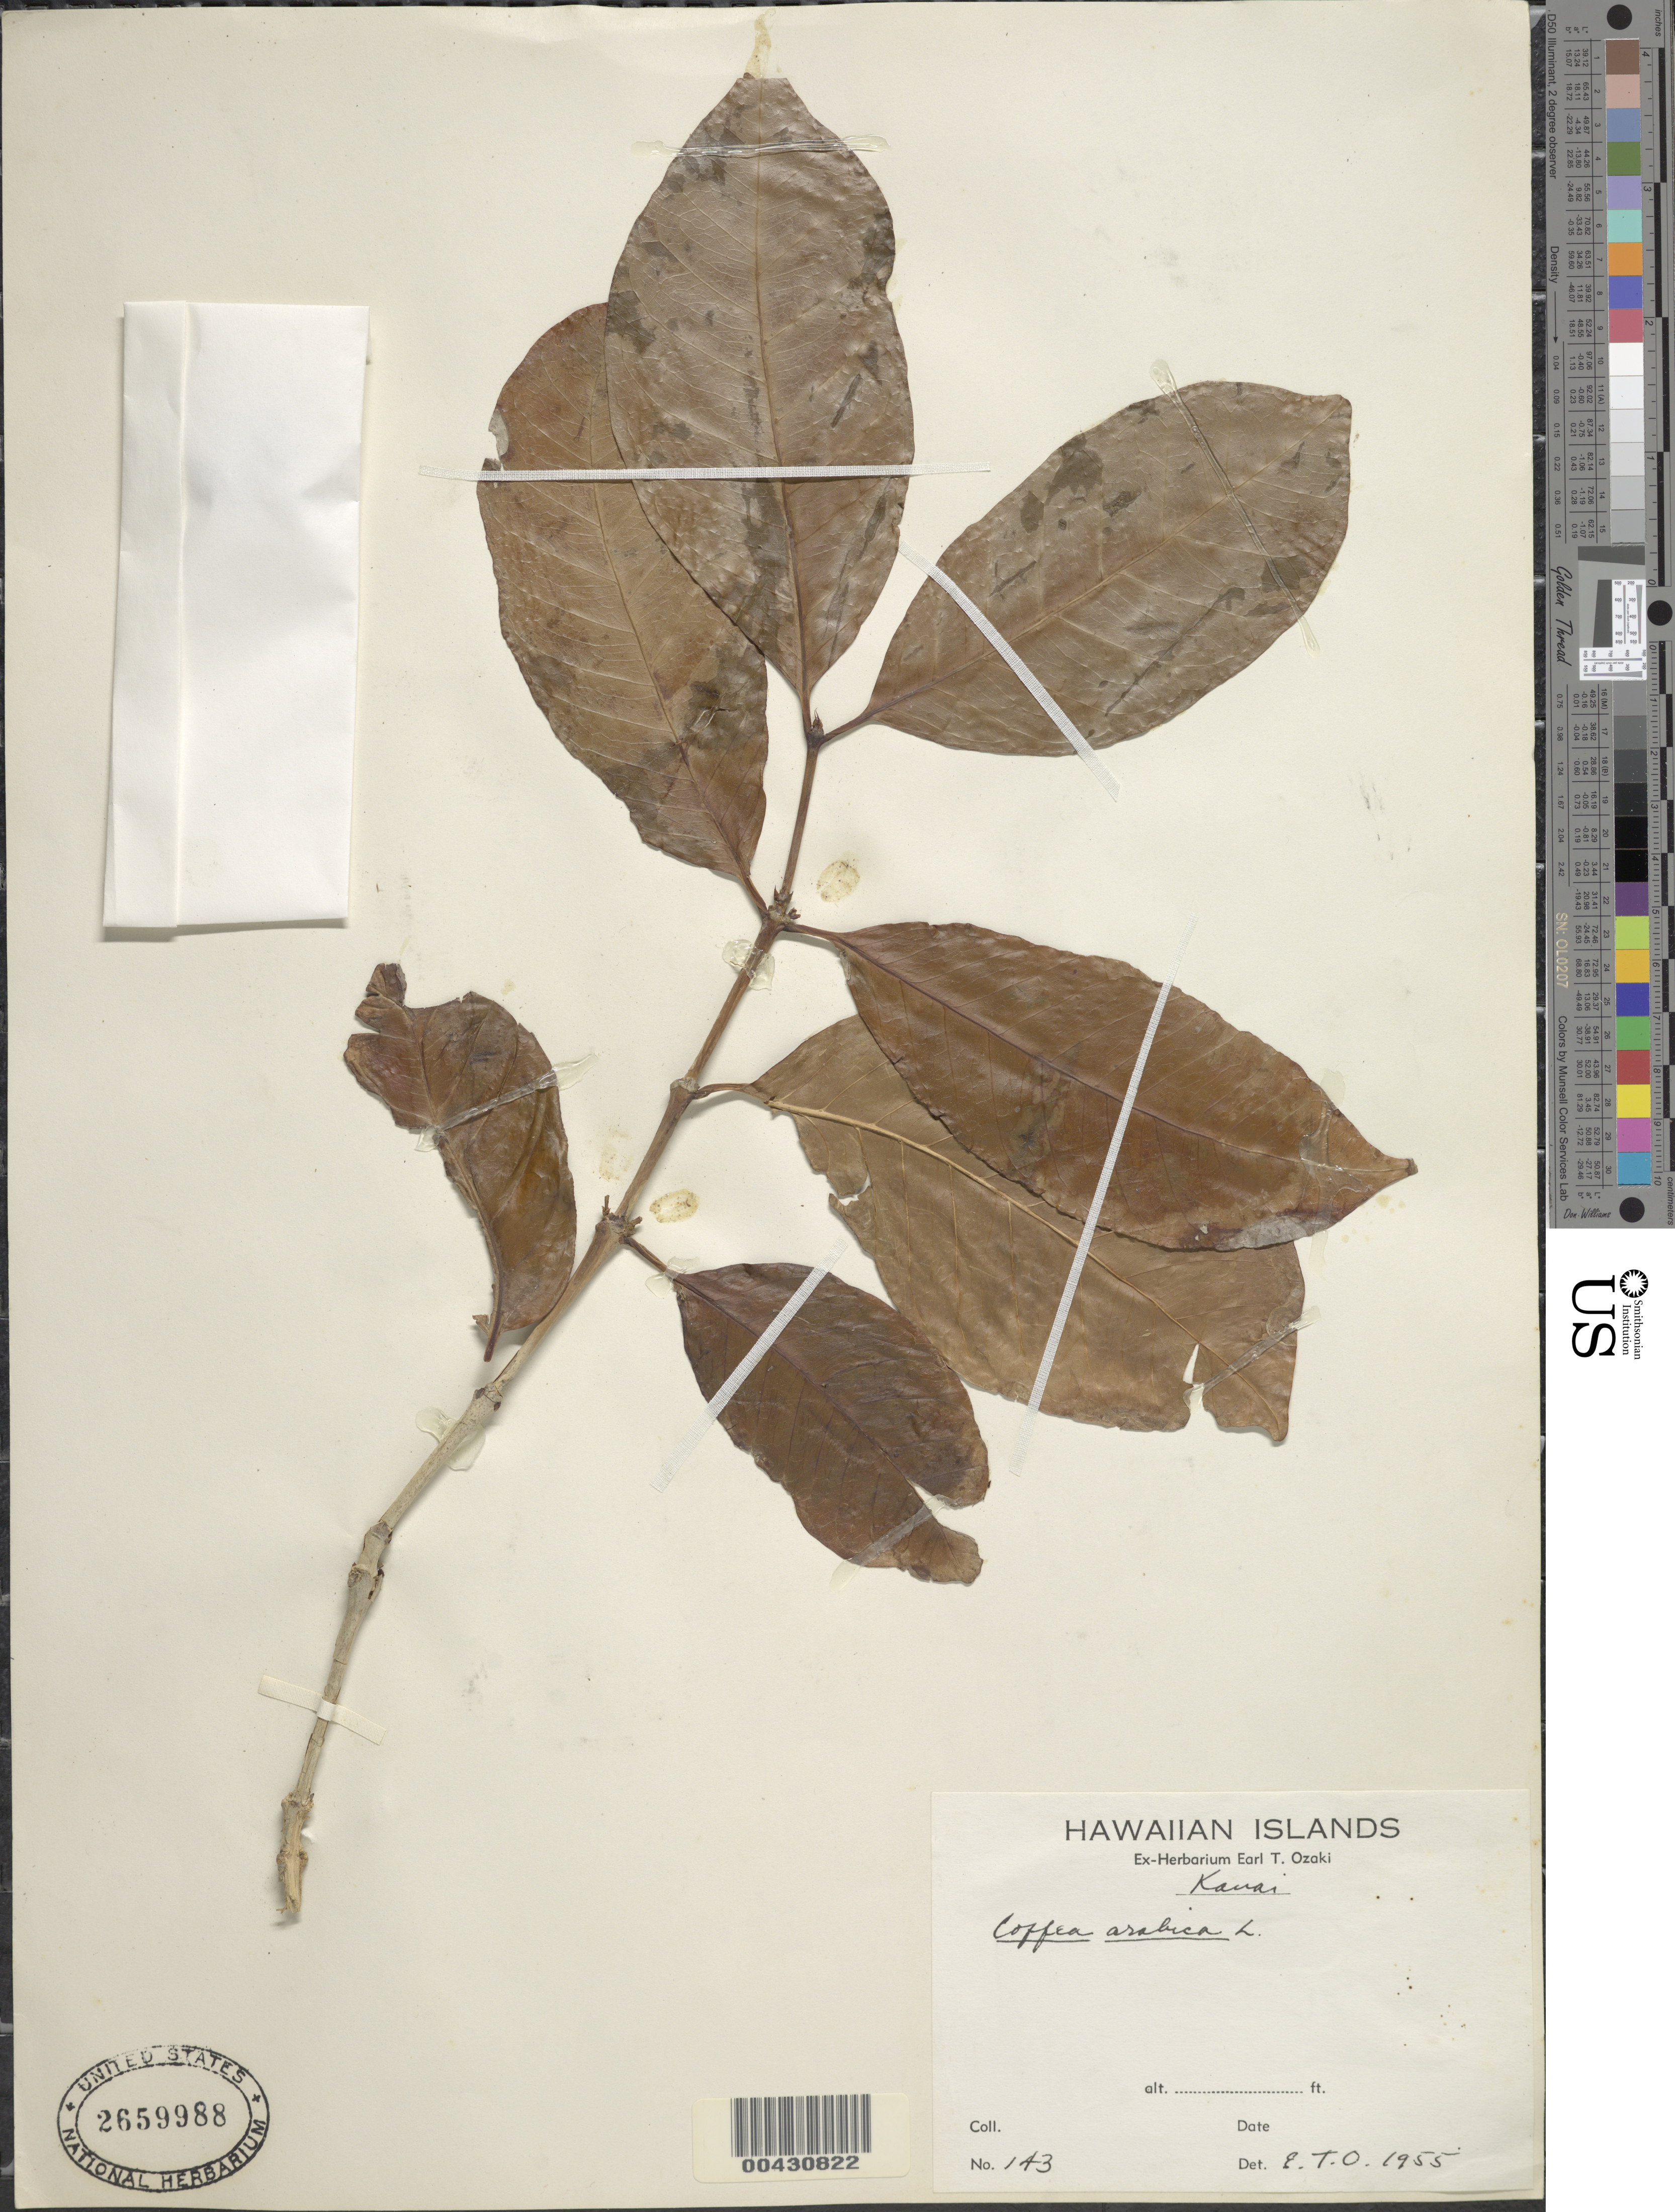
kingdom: Plantae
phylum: Tracheophyta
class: Magnoliopsida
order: Gentianales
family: Rubiaceae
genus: Coffea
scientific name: Coffea arabica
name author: L.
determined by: Ozaki, E. T.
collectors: E. Ozaki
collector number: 143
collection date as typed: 1955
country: United States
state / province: Hawaii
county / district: Kaui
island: Kaua'i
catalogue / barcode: US 2659988